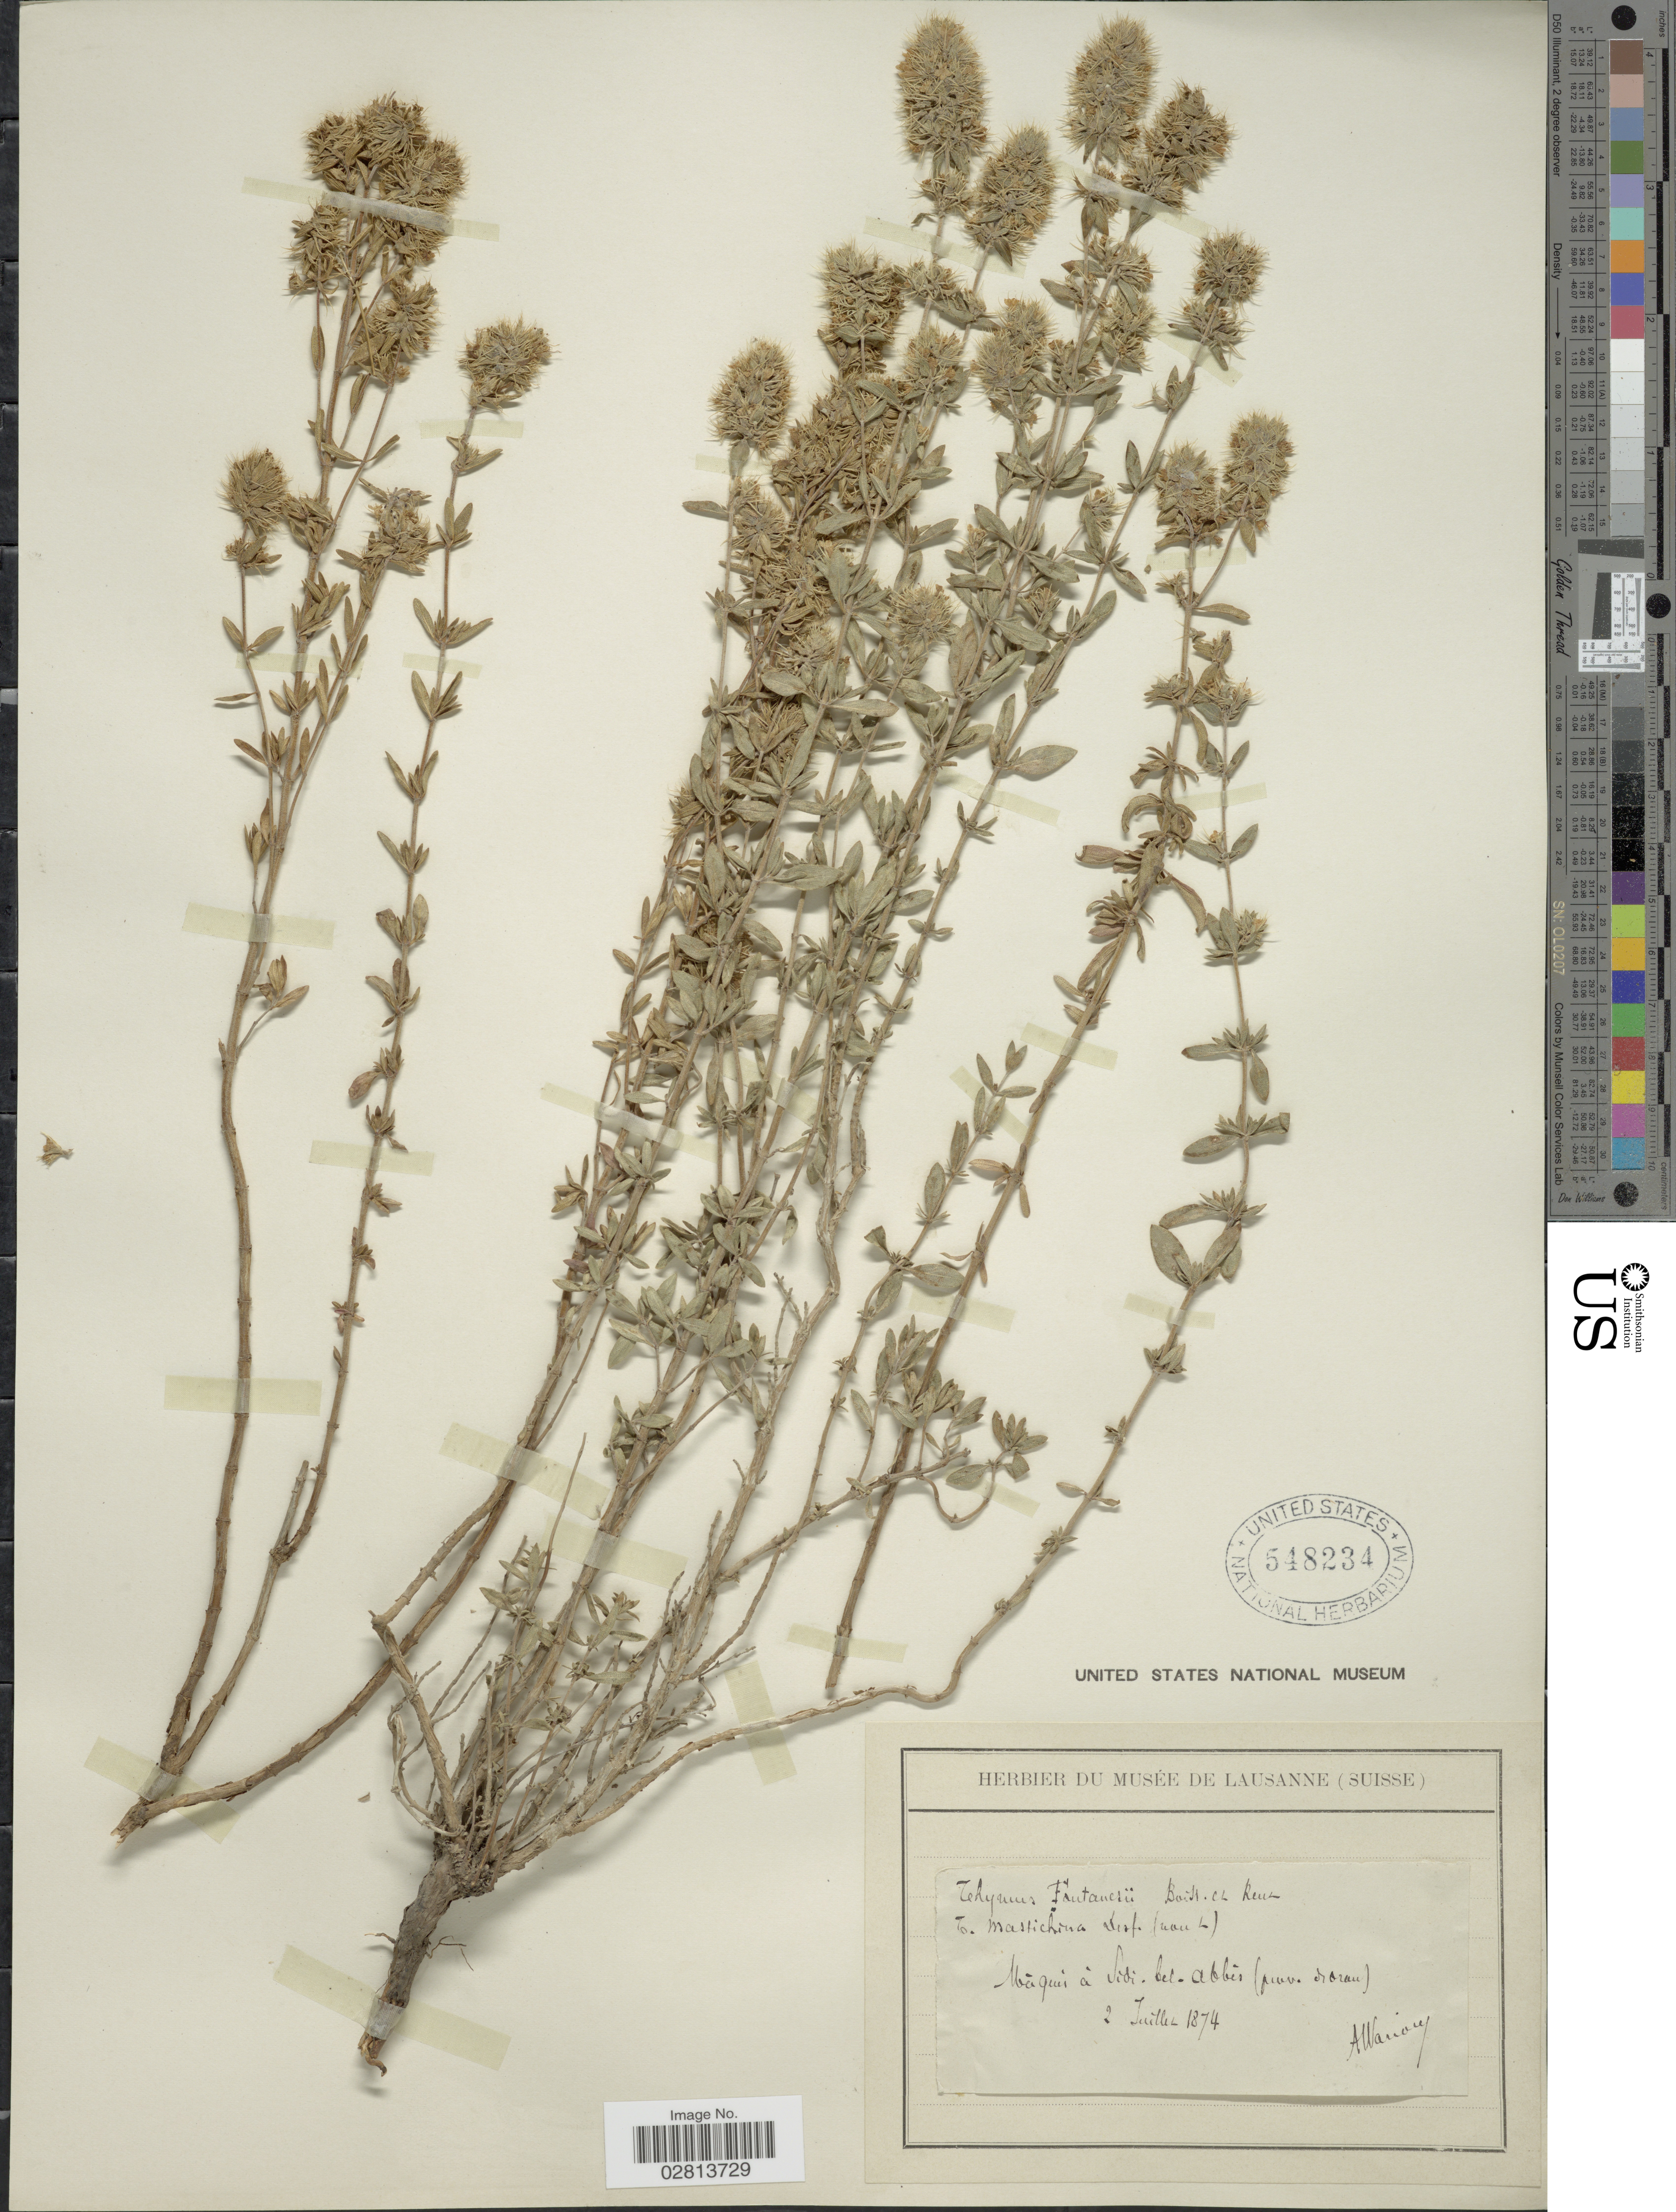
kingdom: Plantae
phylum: Tracheophyta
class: Magnoliopsida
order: Lamiales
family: Lamiaceae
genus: Thymus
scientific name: Thymus fontanesii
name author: Boiss. & Reut.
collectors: A. Warion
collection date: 1874-07-02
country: Algeria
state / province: Oran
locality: Máquis á Sidi-bel-Abbés (prov. de Oran).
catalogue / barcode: US 548234